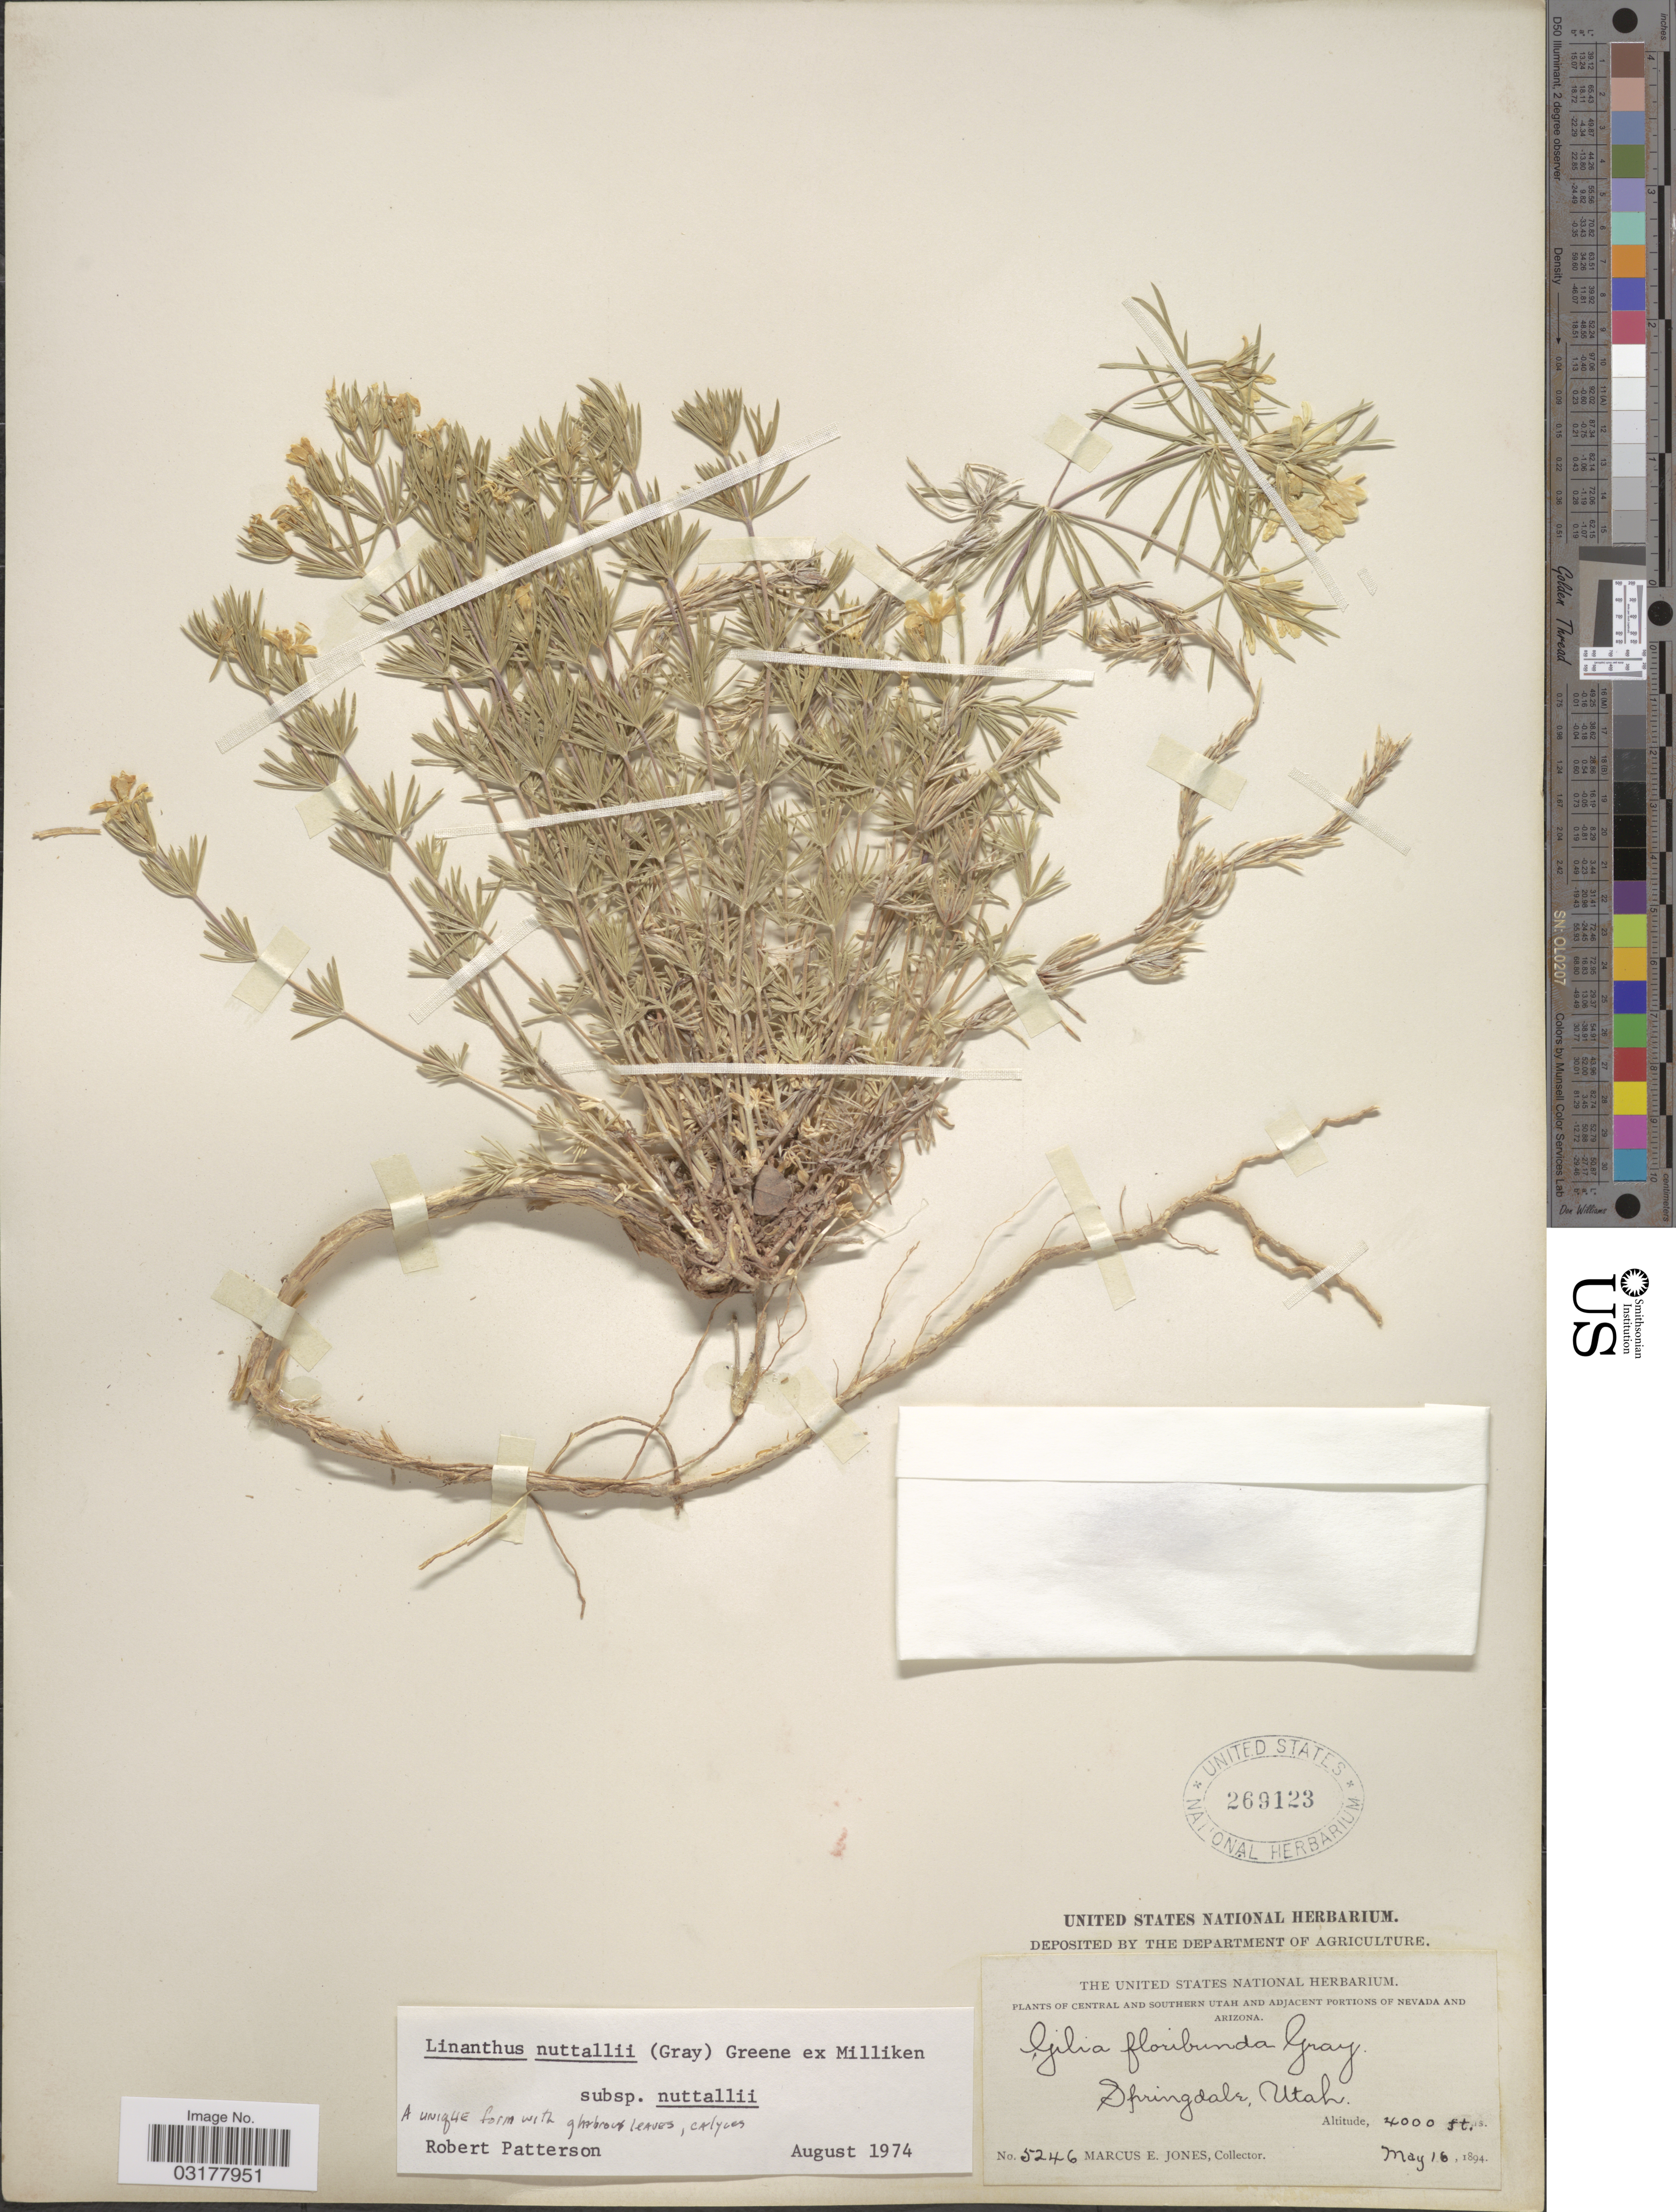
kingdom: Plantae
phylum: Tracheophyta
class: Magnoliopsida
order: Ericales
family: Polemoniaceae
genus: Leptosiphon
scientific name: Leptosiphon nuttallii subsp. nuttallii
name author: (A. Gray) J.M. Porter & L.A. Johnson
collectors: M. E. Jones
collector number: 5246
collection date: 1894-05-16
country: United States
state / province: Utah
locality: Central and Southern Utah, Springdale.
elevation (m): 1219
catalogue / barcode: US 269123